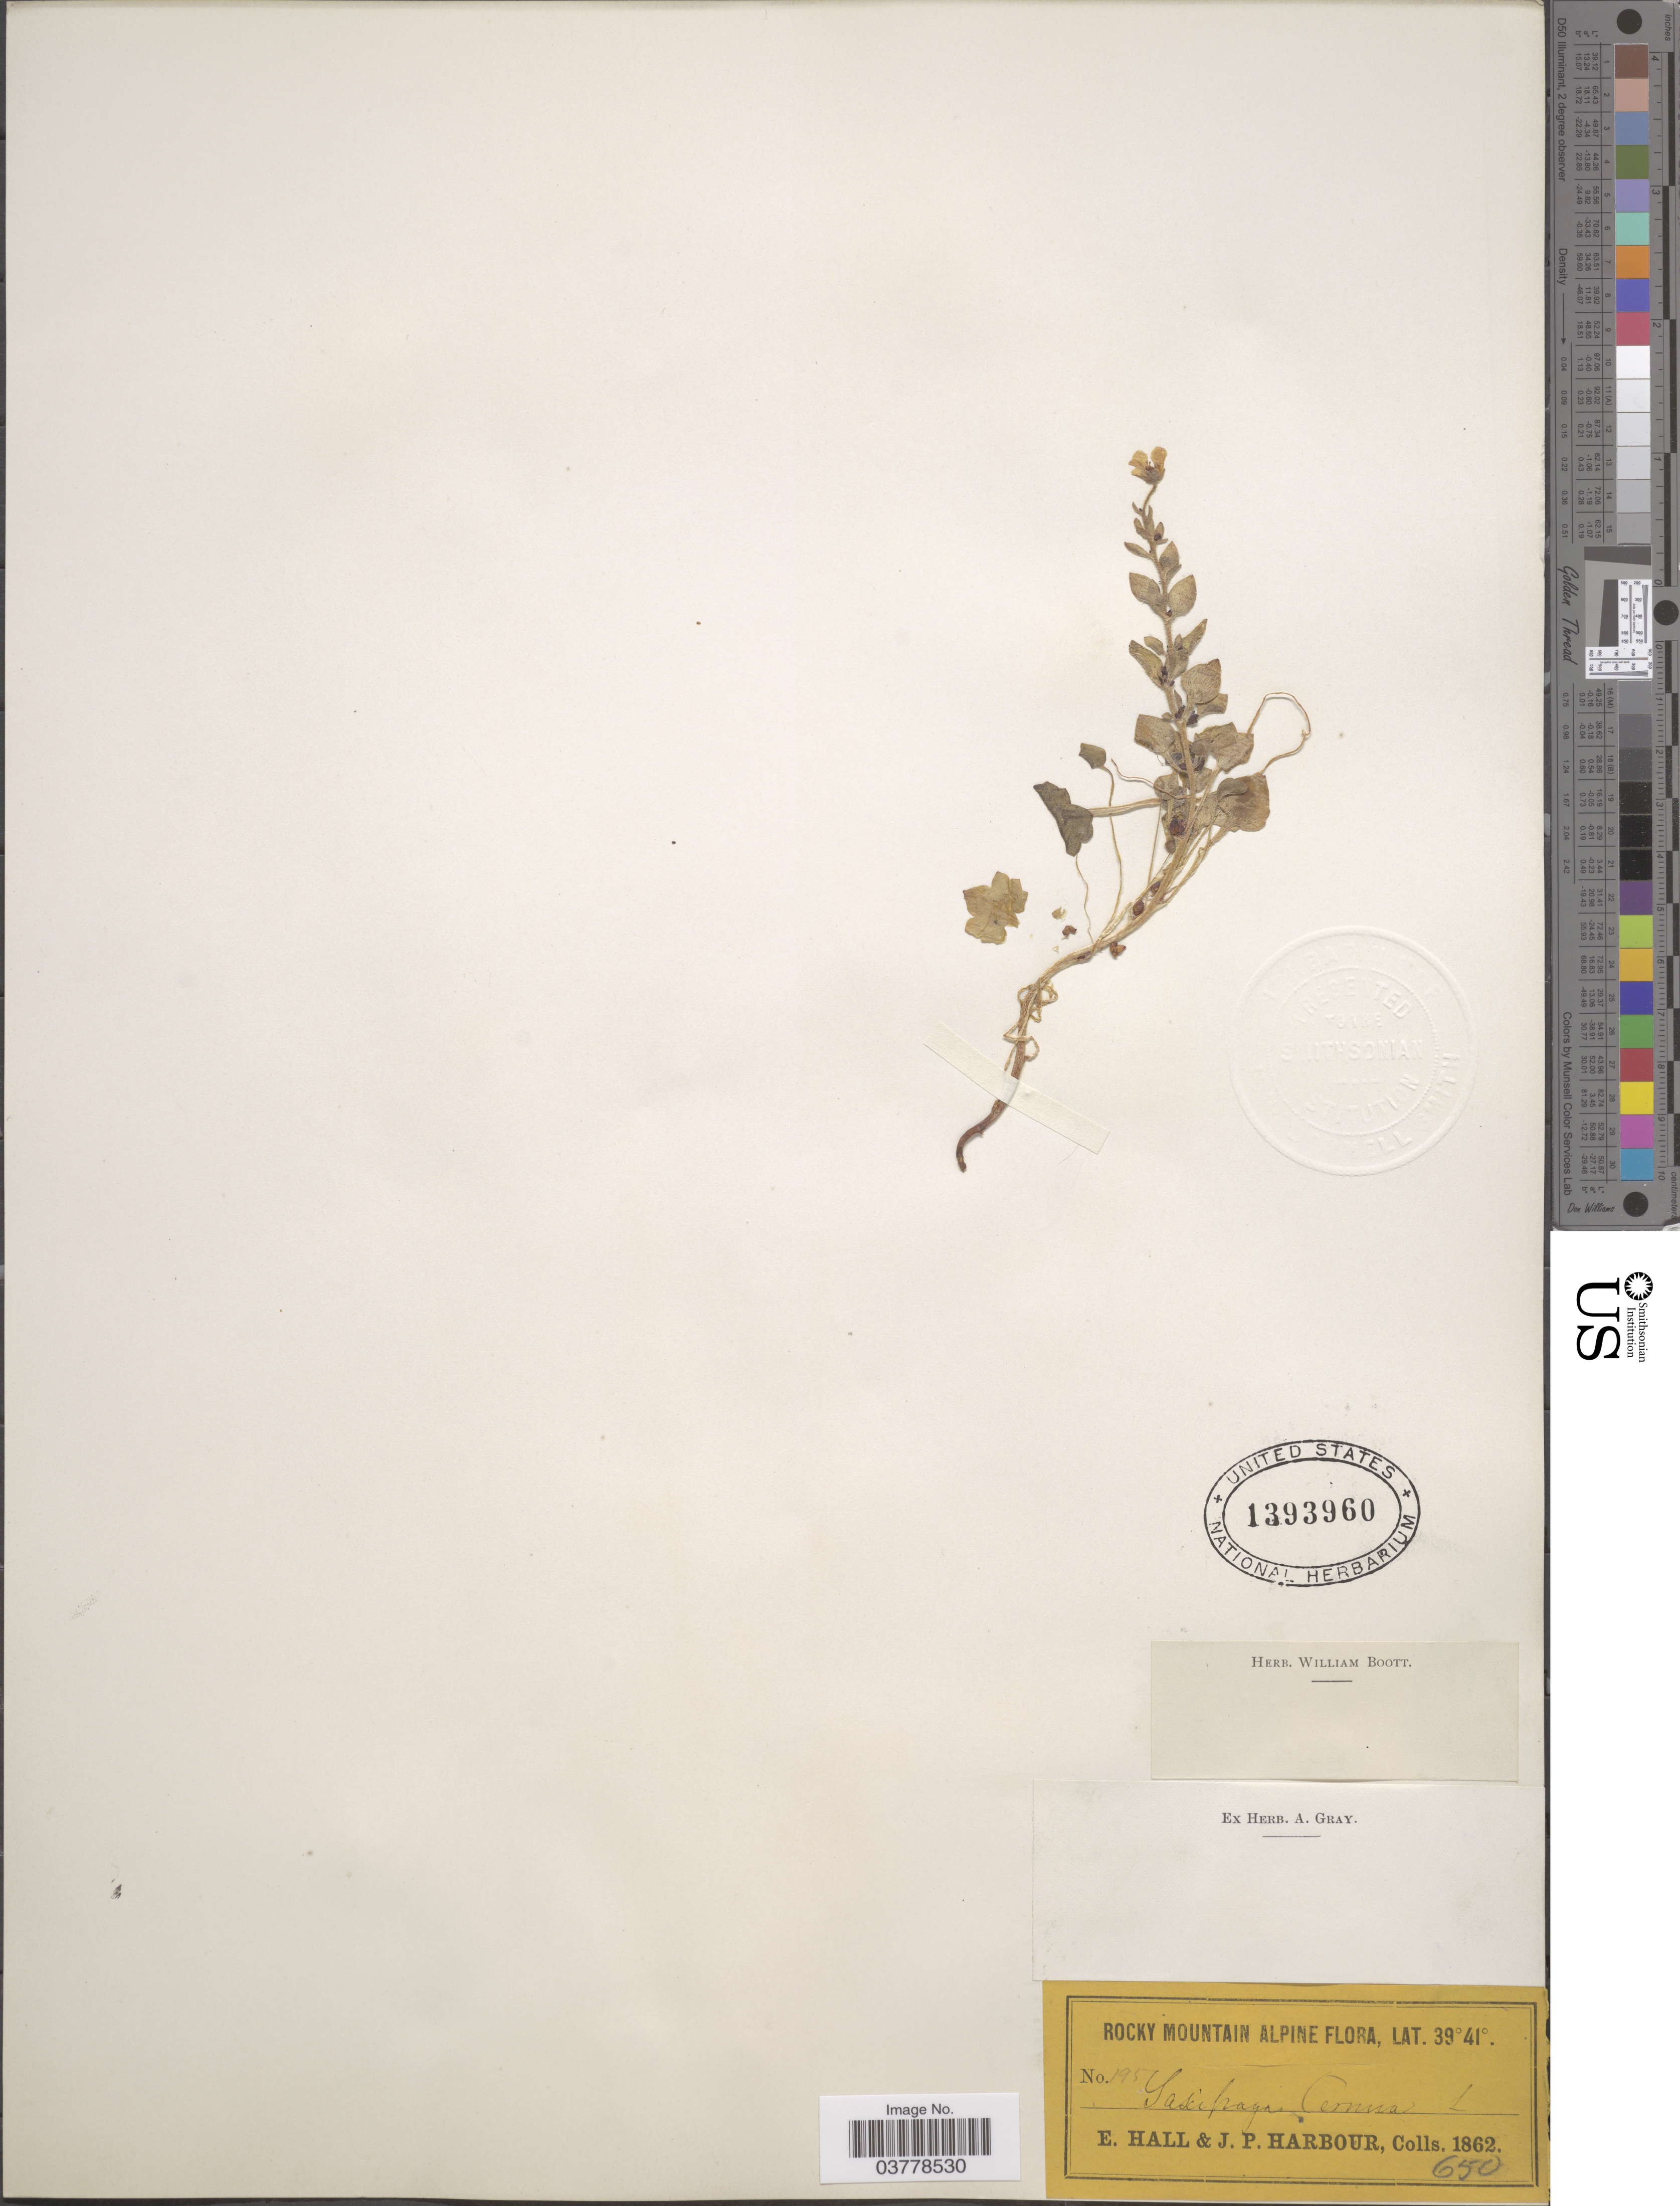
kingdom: Plantae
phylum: Tracheophyta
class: Magnoliopsida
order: Saxifragales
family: Saxifragaceae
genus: Saxifraga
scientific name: Saxifraga cernua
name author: L.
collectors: E. Hall & J. Harbour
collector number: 195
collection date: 1862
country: United States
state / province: Colorado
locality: Rocky Mountain.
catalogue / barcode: US 1393960